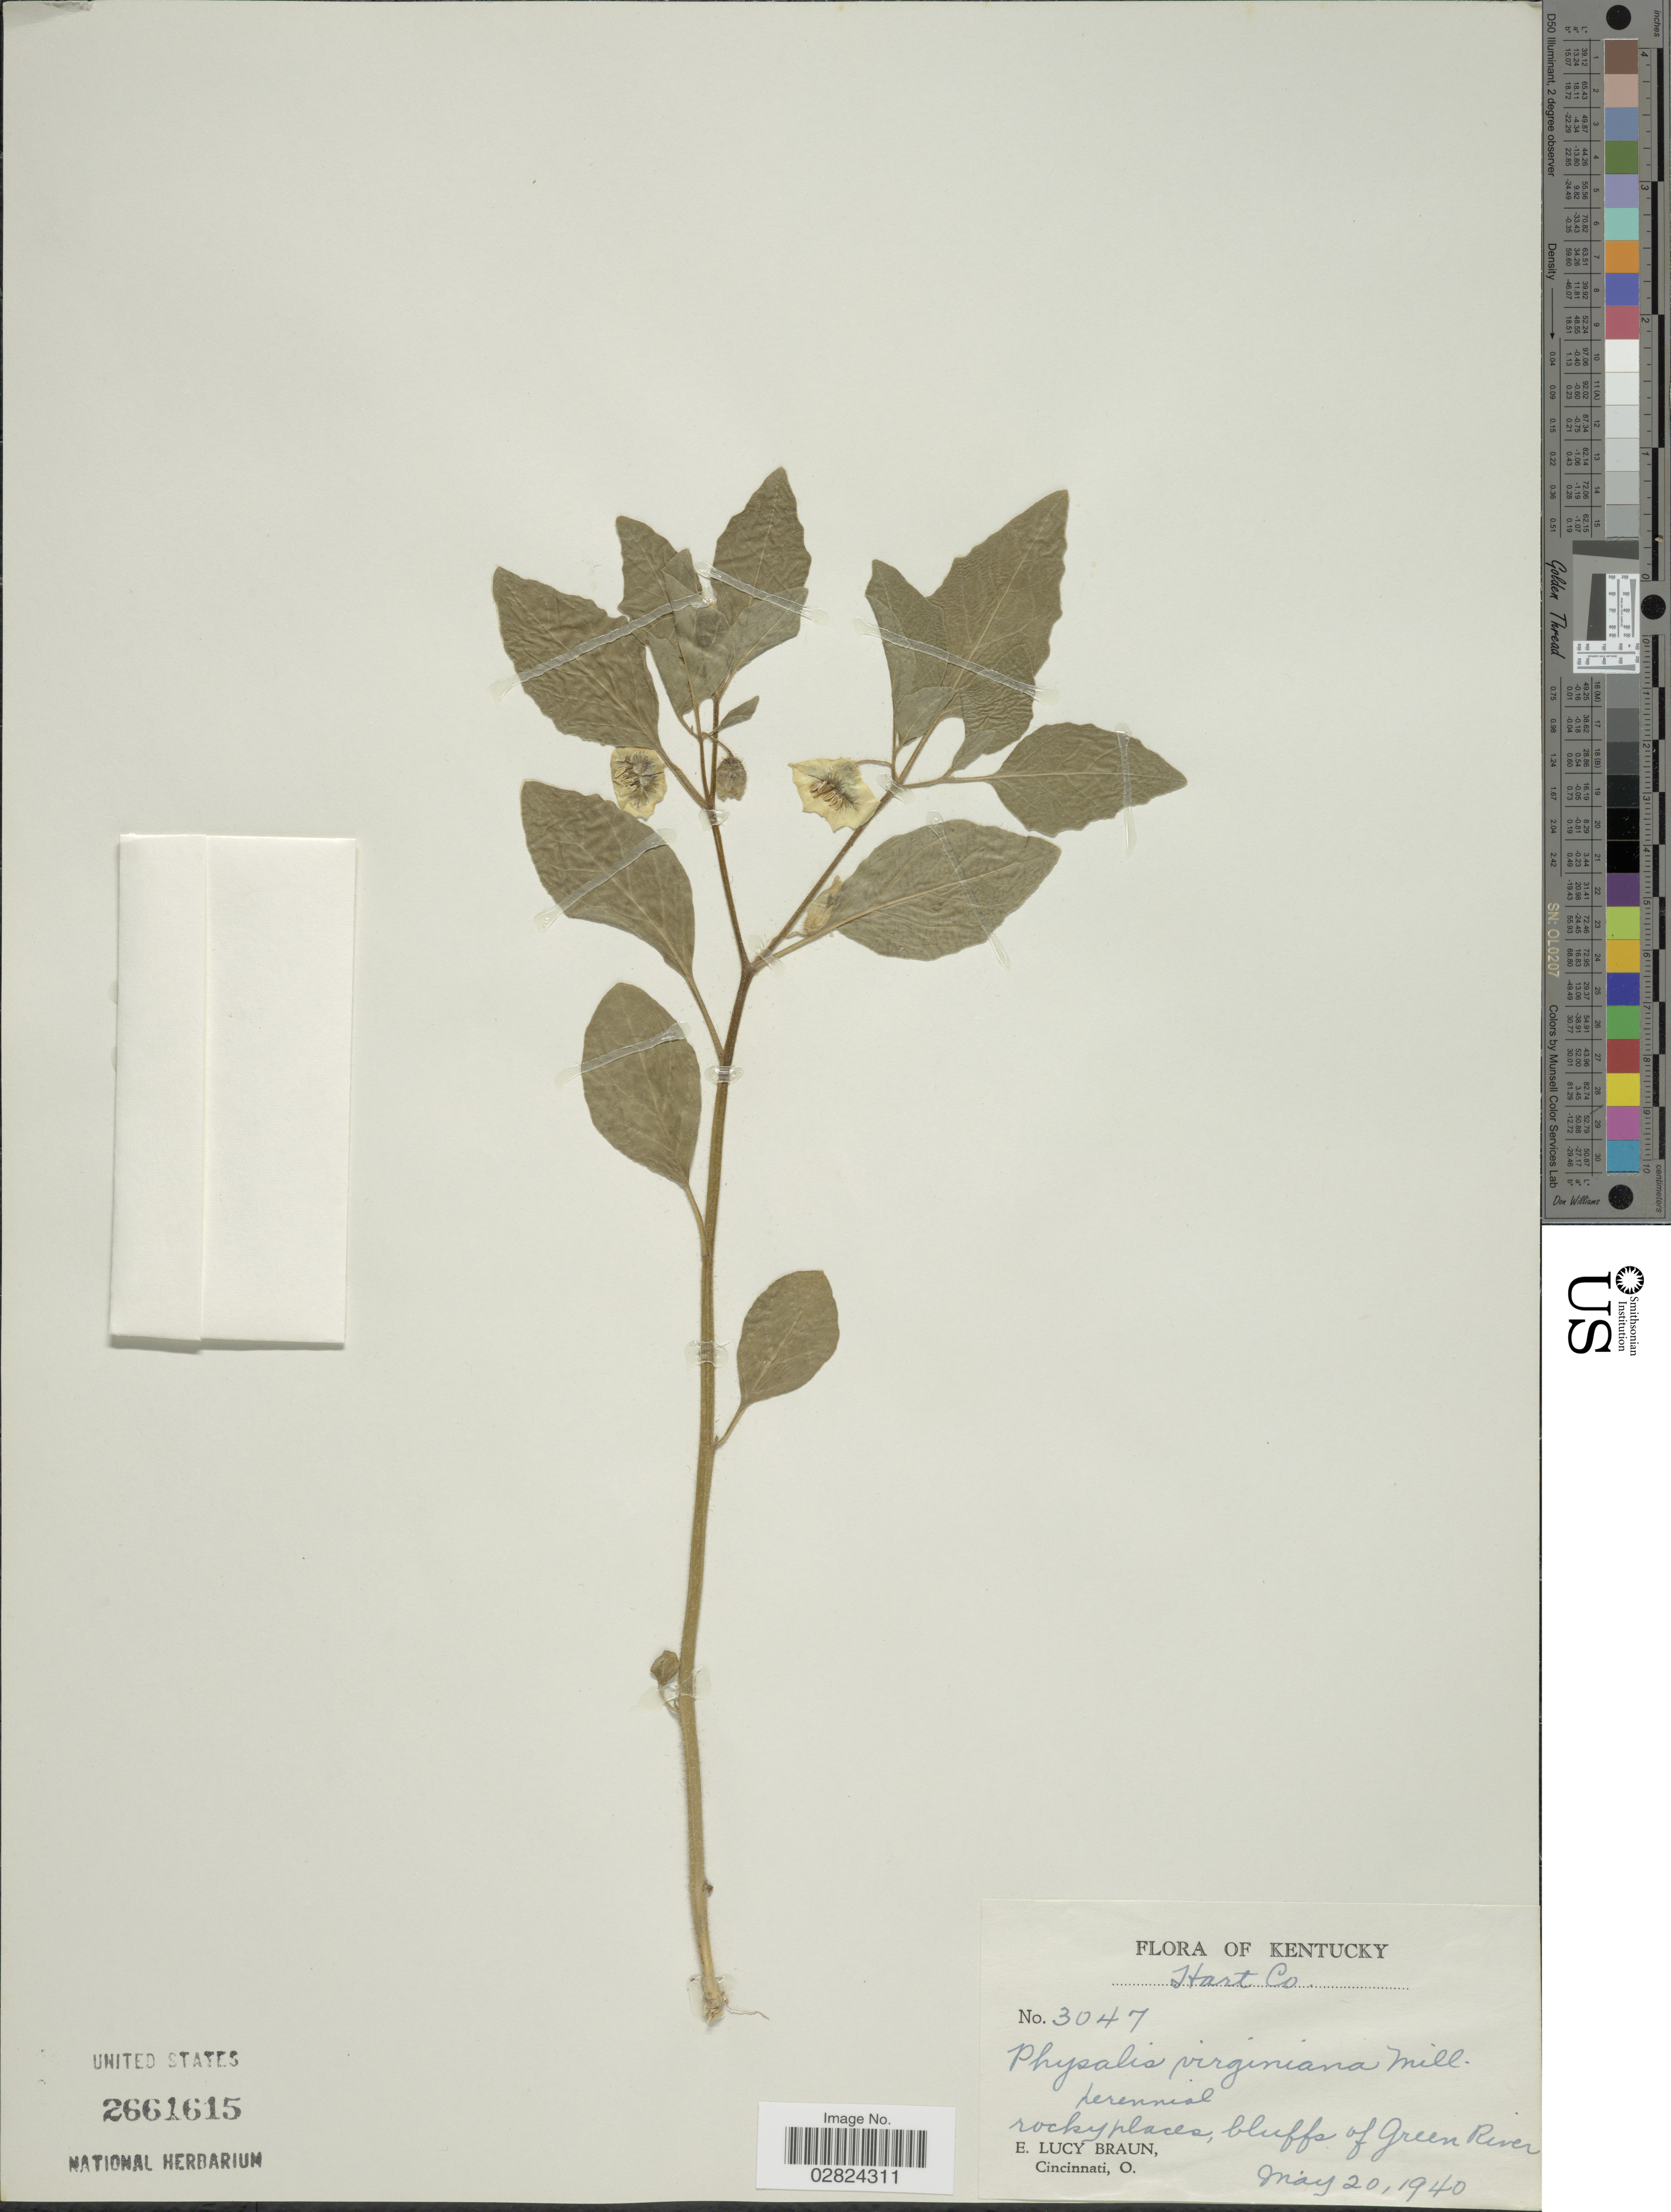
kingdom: Plantae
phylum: Tracheophyta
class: Magnoliopsida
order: Solanales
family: Solanaceae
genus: Physalis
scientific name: Physalis virginiana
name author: Mill.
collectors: E. L. Braun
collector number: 3047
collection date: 1940-05-20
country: United States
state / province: Kentucky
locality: Hart Co., bluffs of Green River.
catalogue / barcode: US 2661615